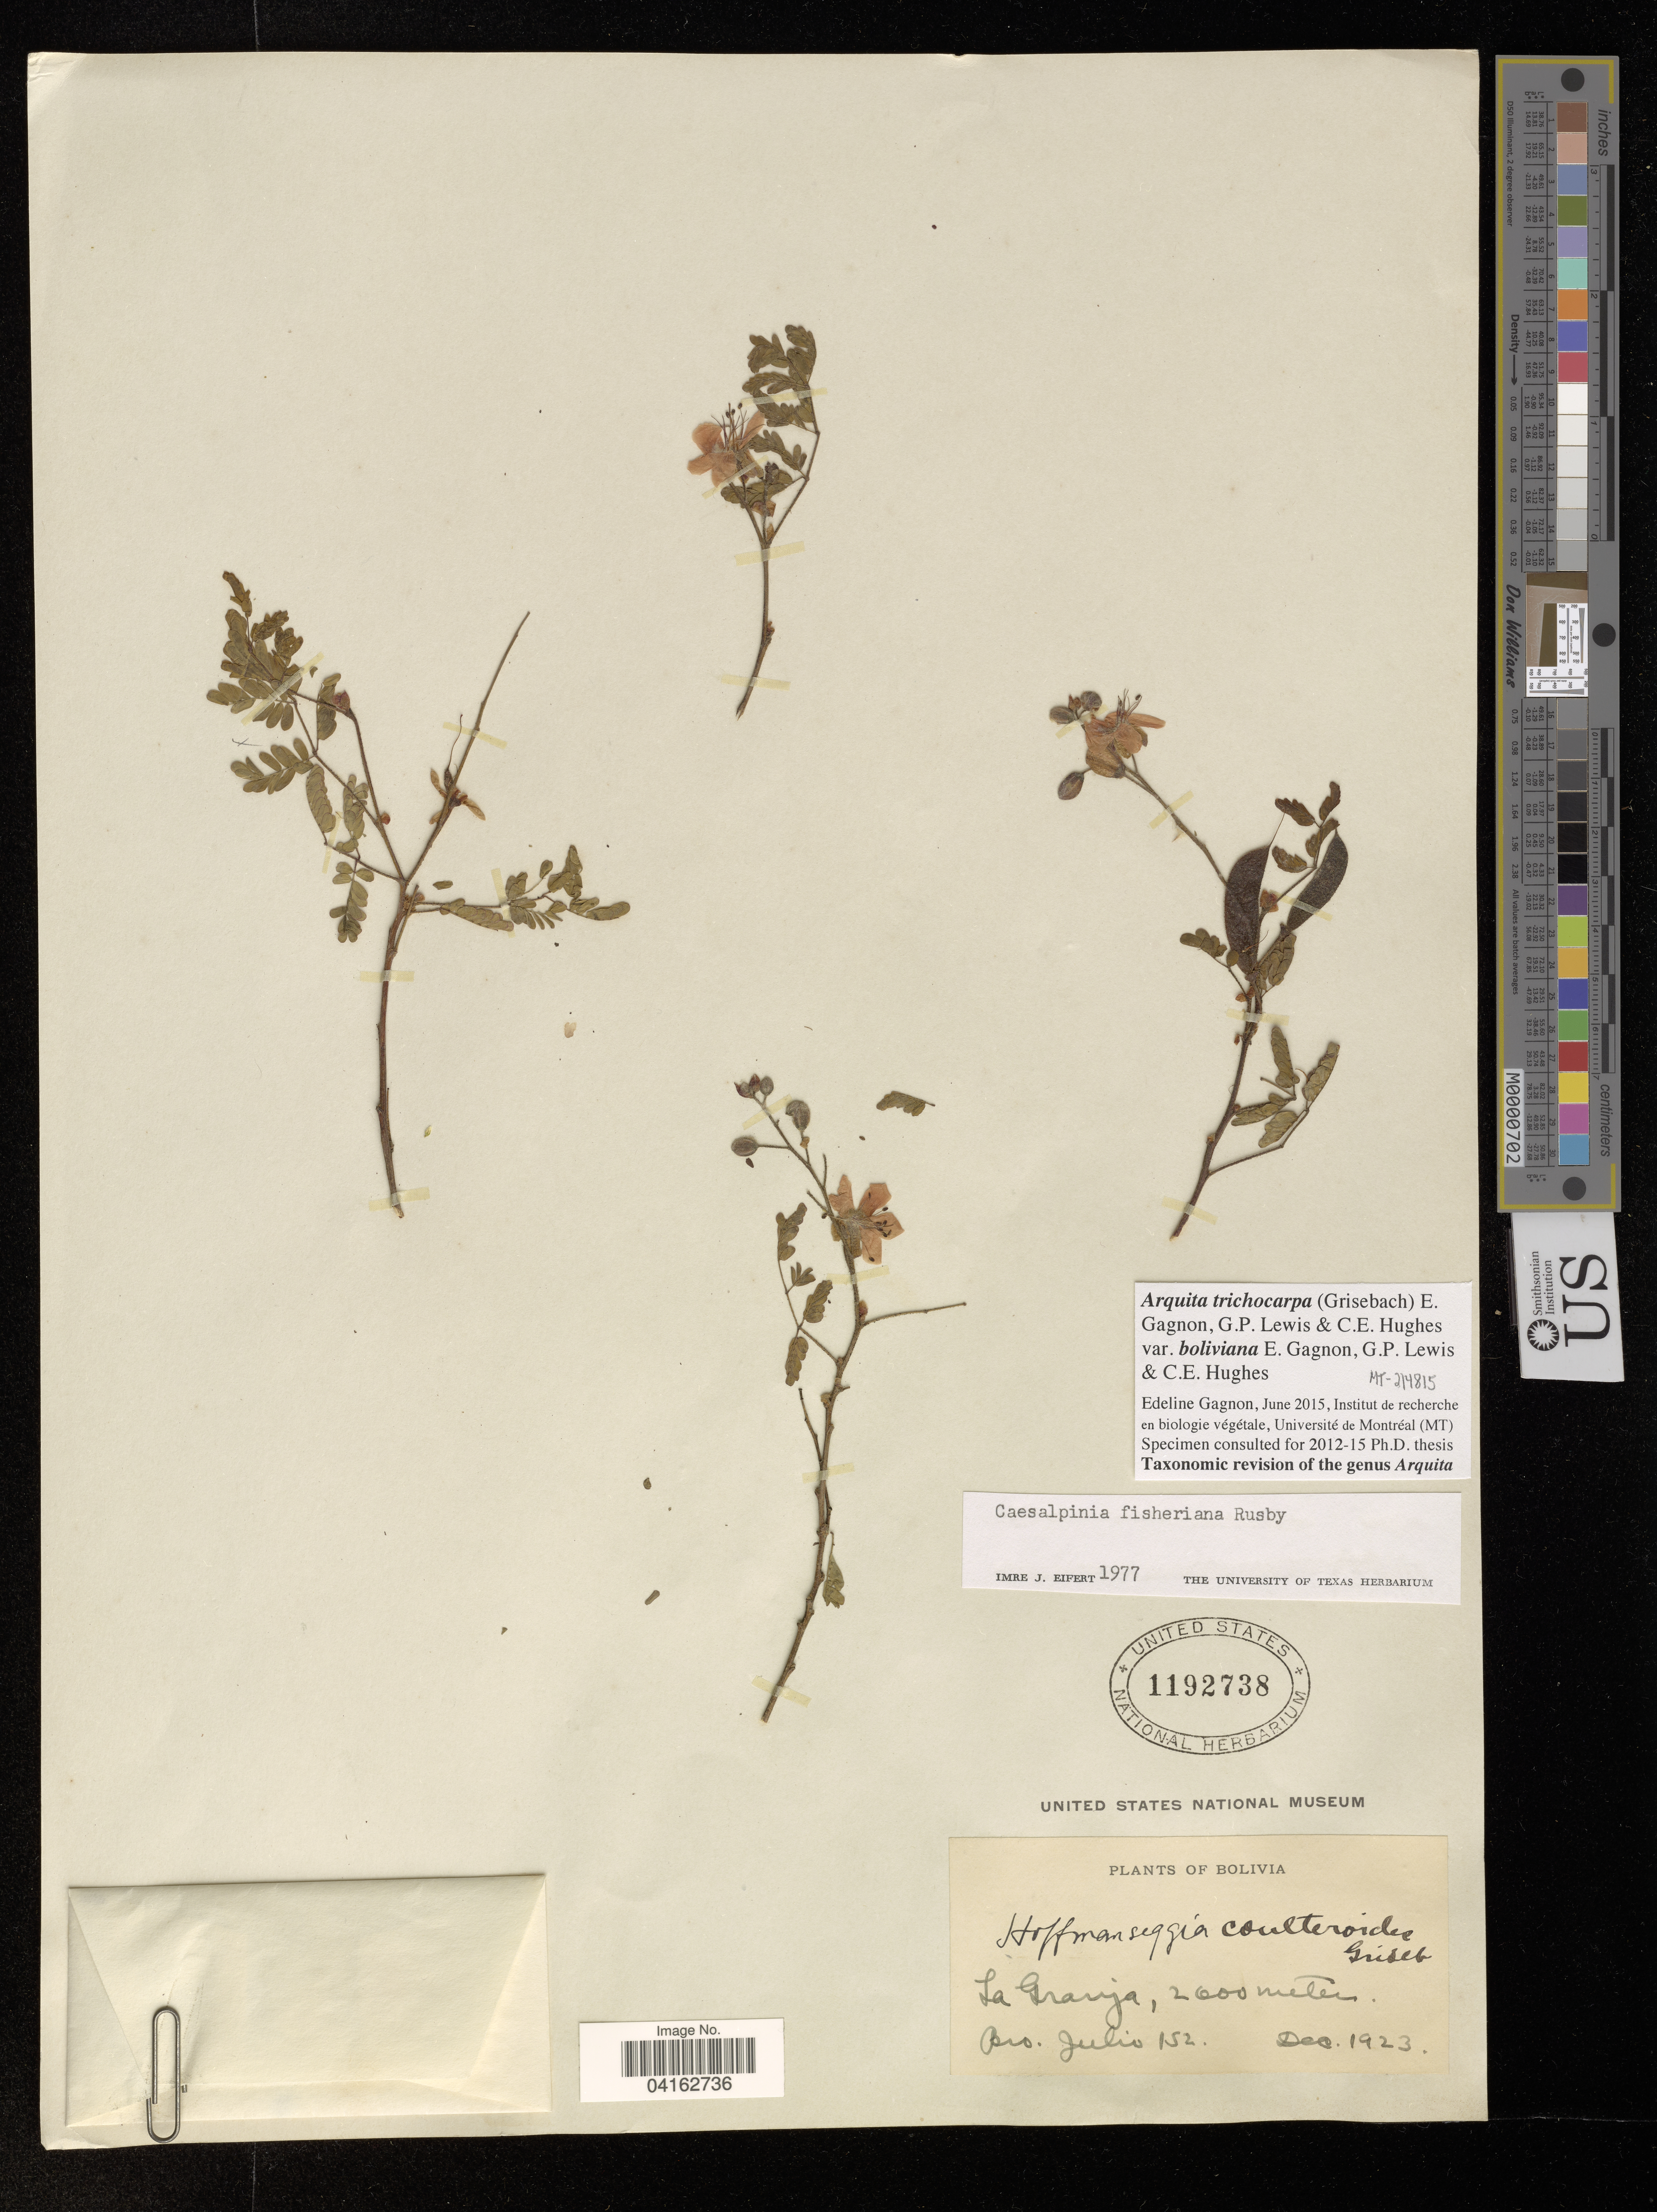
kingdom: Plantae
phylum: Tracheophyta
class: Magnoliopsida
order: Fabales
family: Fabaceae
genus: Arquita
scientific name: Arquita trichocarpa var. boliviana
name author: Gagnon et al.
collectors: Bro. Julio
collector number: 152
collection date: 1923-12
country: Bolivia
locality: La Granja.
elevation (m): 2000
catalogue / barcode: US 1192738